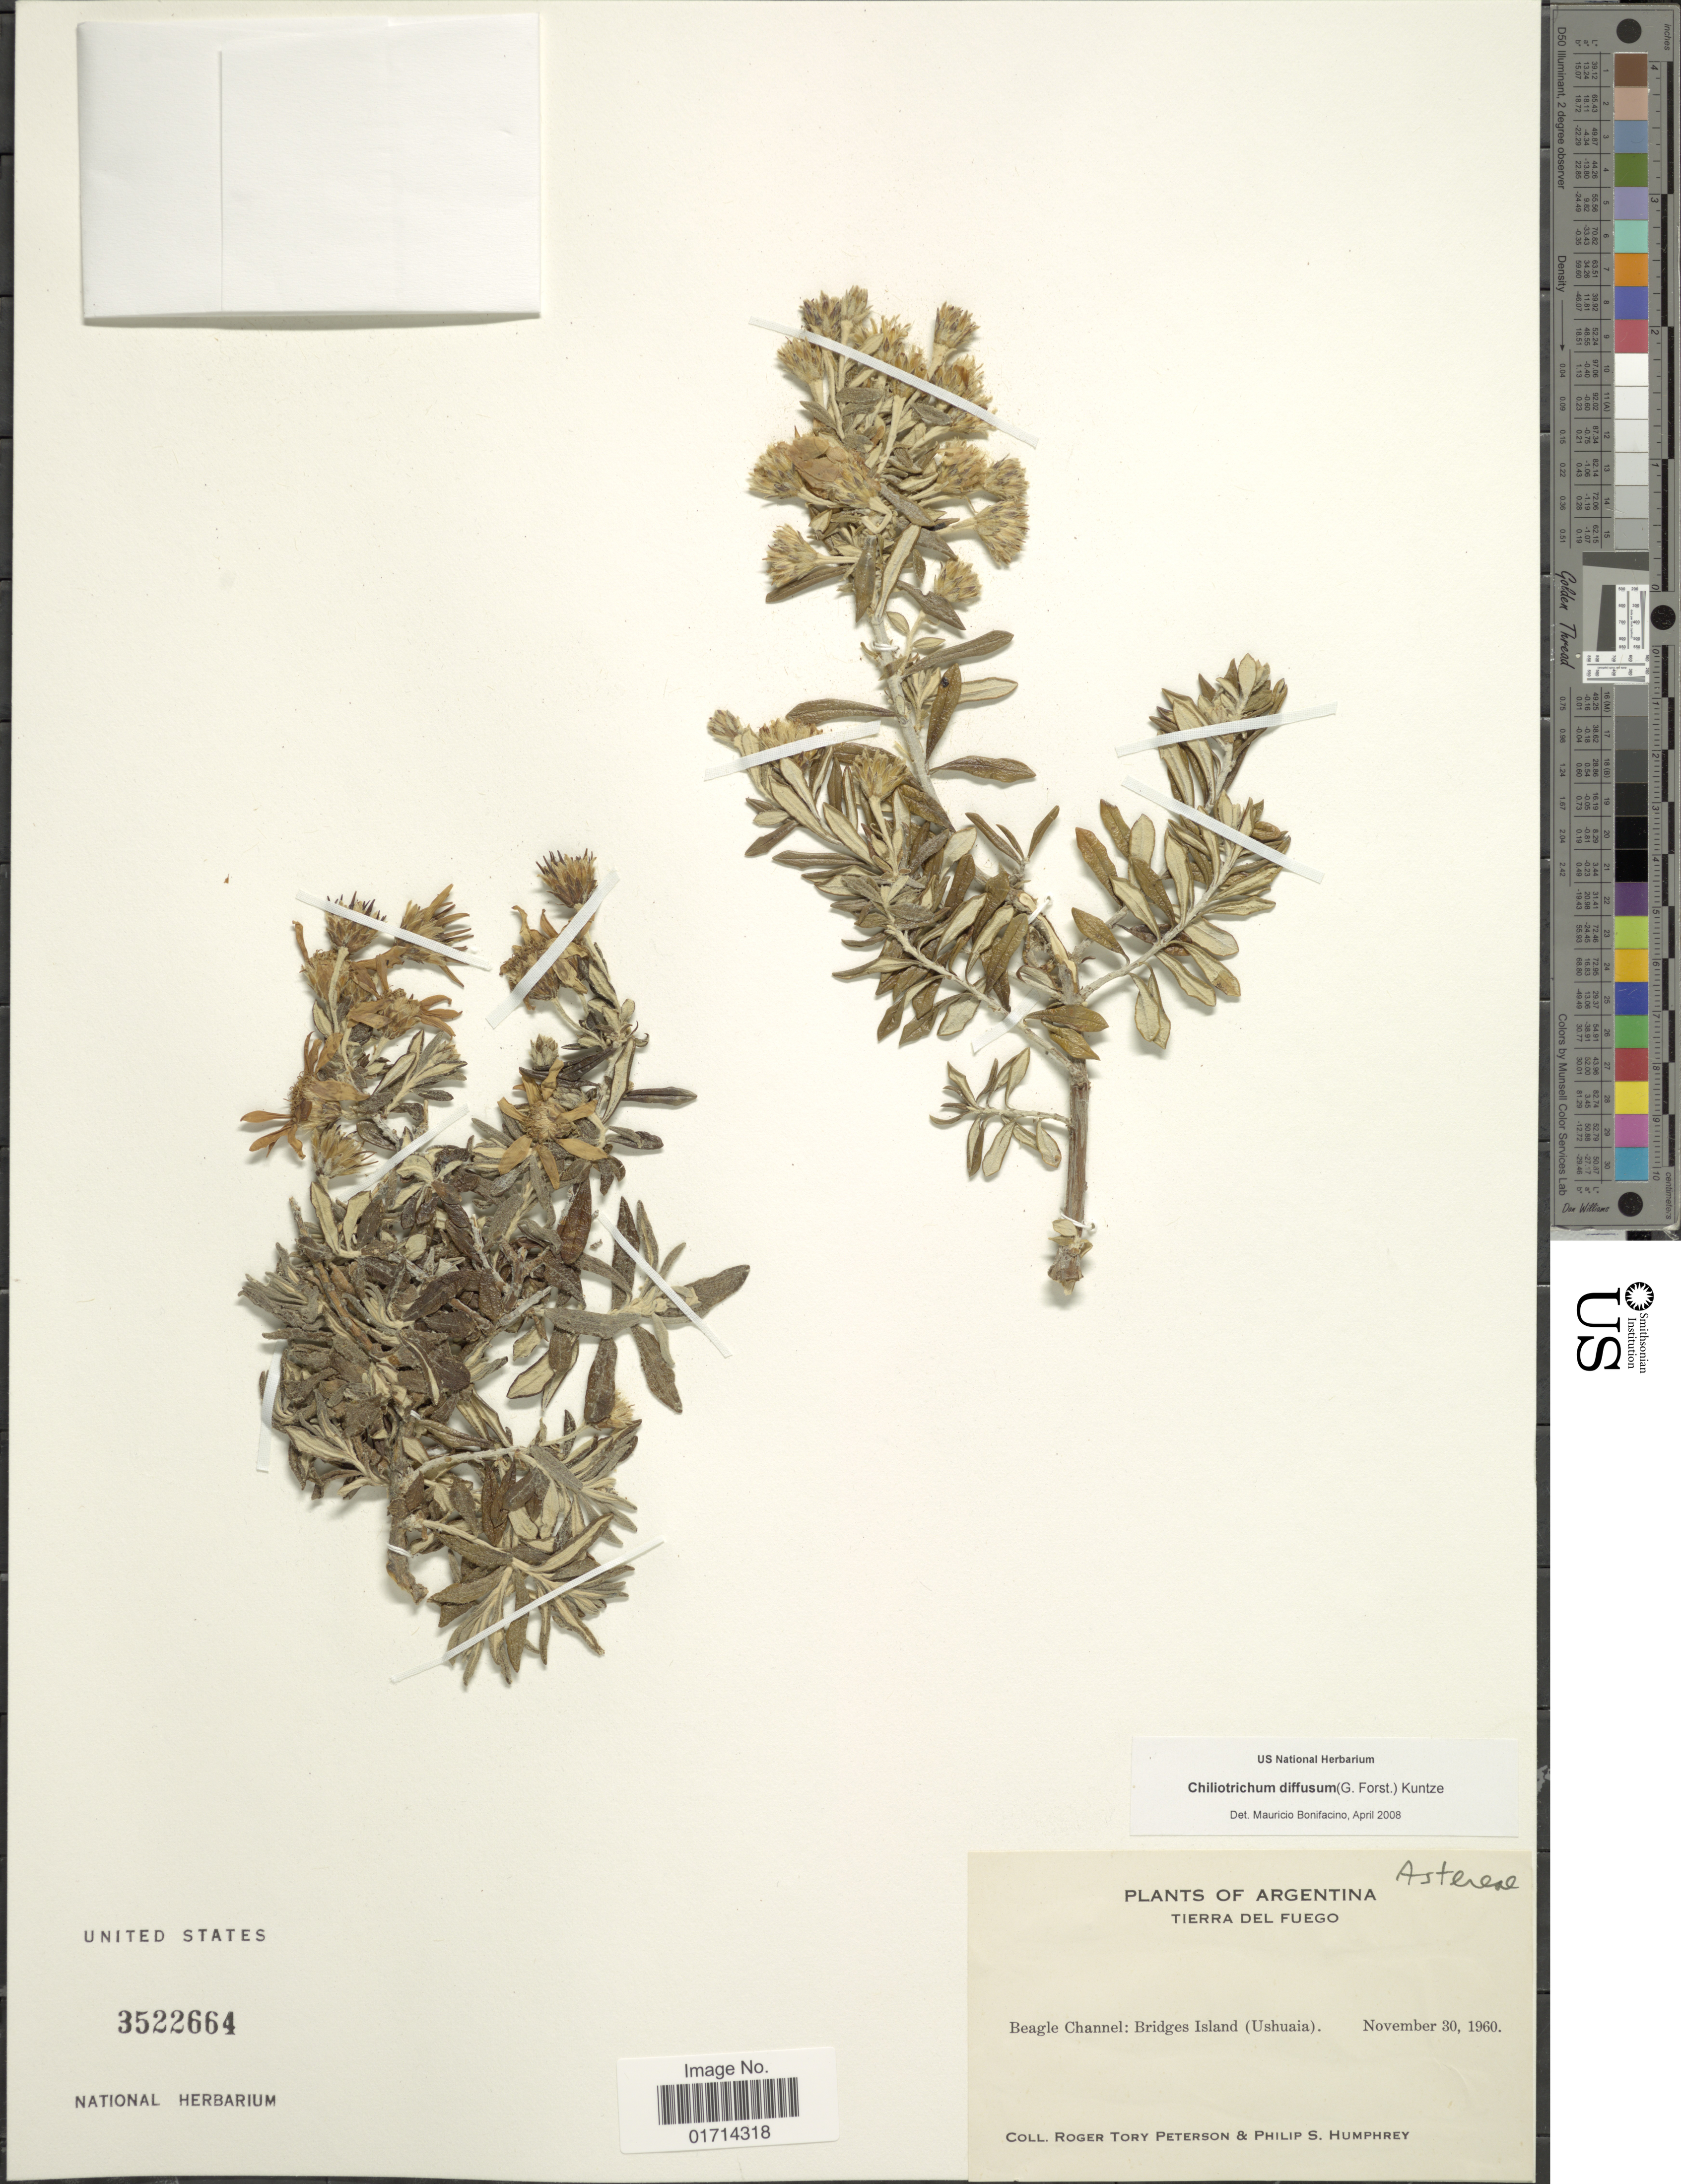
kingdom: Plantae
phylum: Tracheophyta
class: Magnoliopsida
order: Asterales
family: Asteraceae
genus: Chiliotrichum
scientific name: Chiliotrichum diffusum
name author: (G. Forst.) Kuntze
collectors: R. Peterson & P. Humphrey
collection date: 1960-11-30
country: Argentina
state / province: Tierra del Fuego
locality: Beagle Channel: Bridges island (Ushuaia)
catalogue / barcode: US 3522664